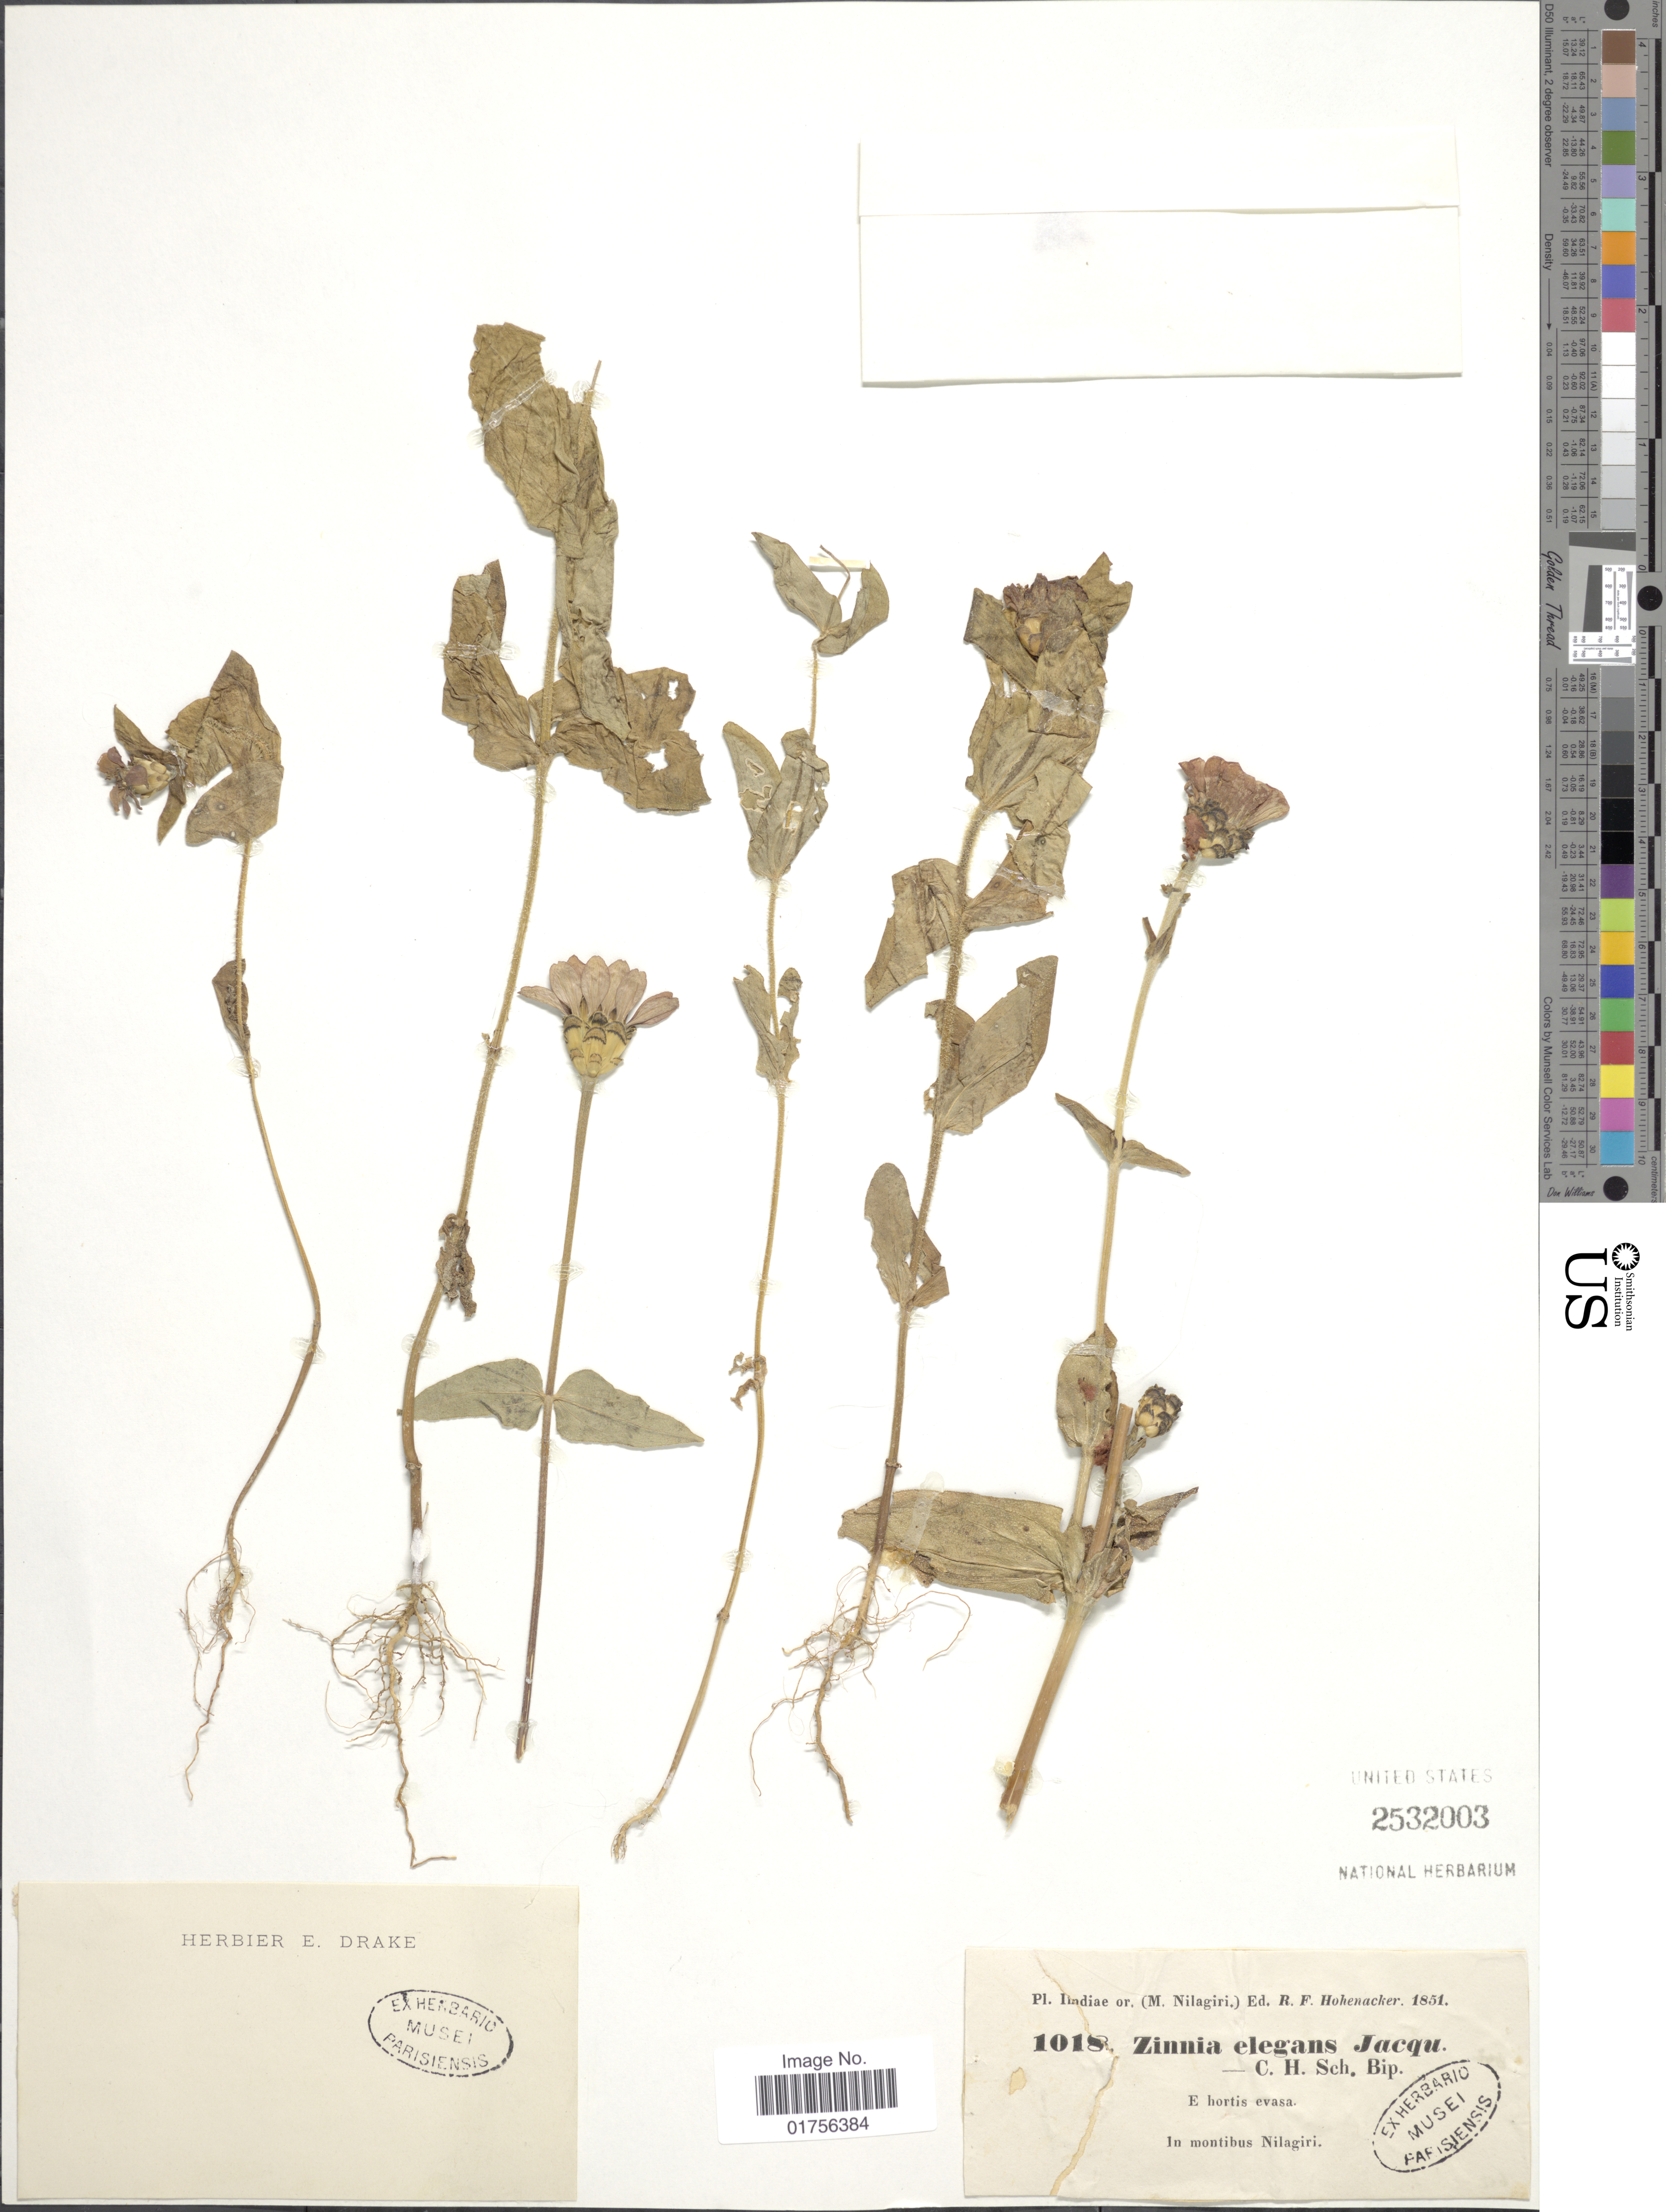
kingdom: Plantae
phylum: Tracheophyta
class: Magnoliopsida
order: Asterales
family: Asteraceae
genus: Zinnia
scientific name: Zinnia elegans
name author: Jacq.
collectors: R. F. Hohenacker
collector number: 1018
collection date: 1851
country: India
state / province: Tamil Nadu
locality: In Montibus Nilagiri, E. hortis evasa, Pl. Indiae or. (M. Nilagiri)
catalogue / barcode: US 2532003